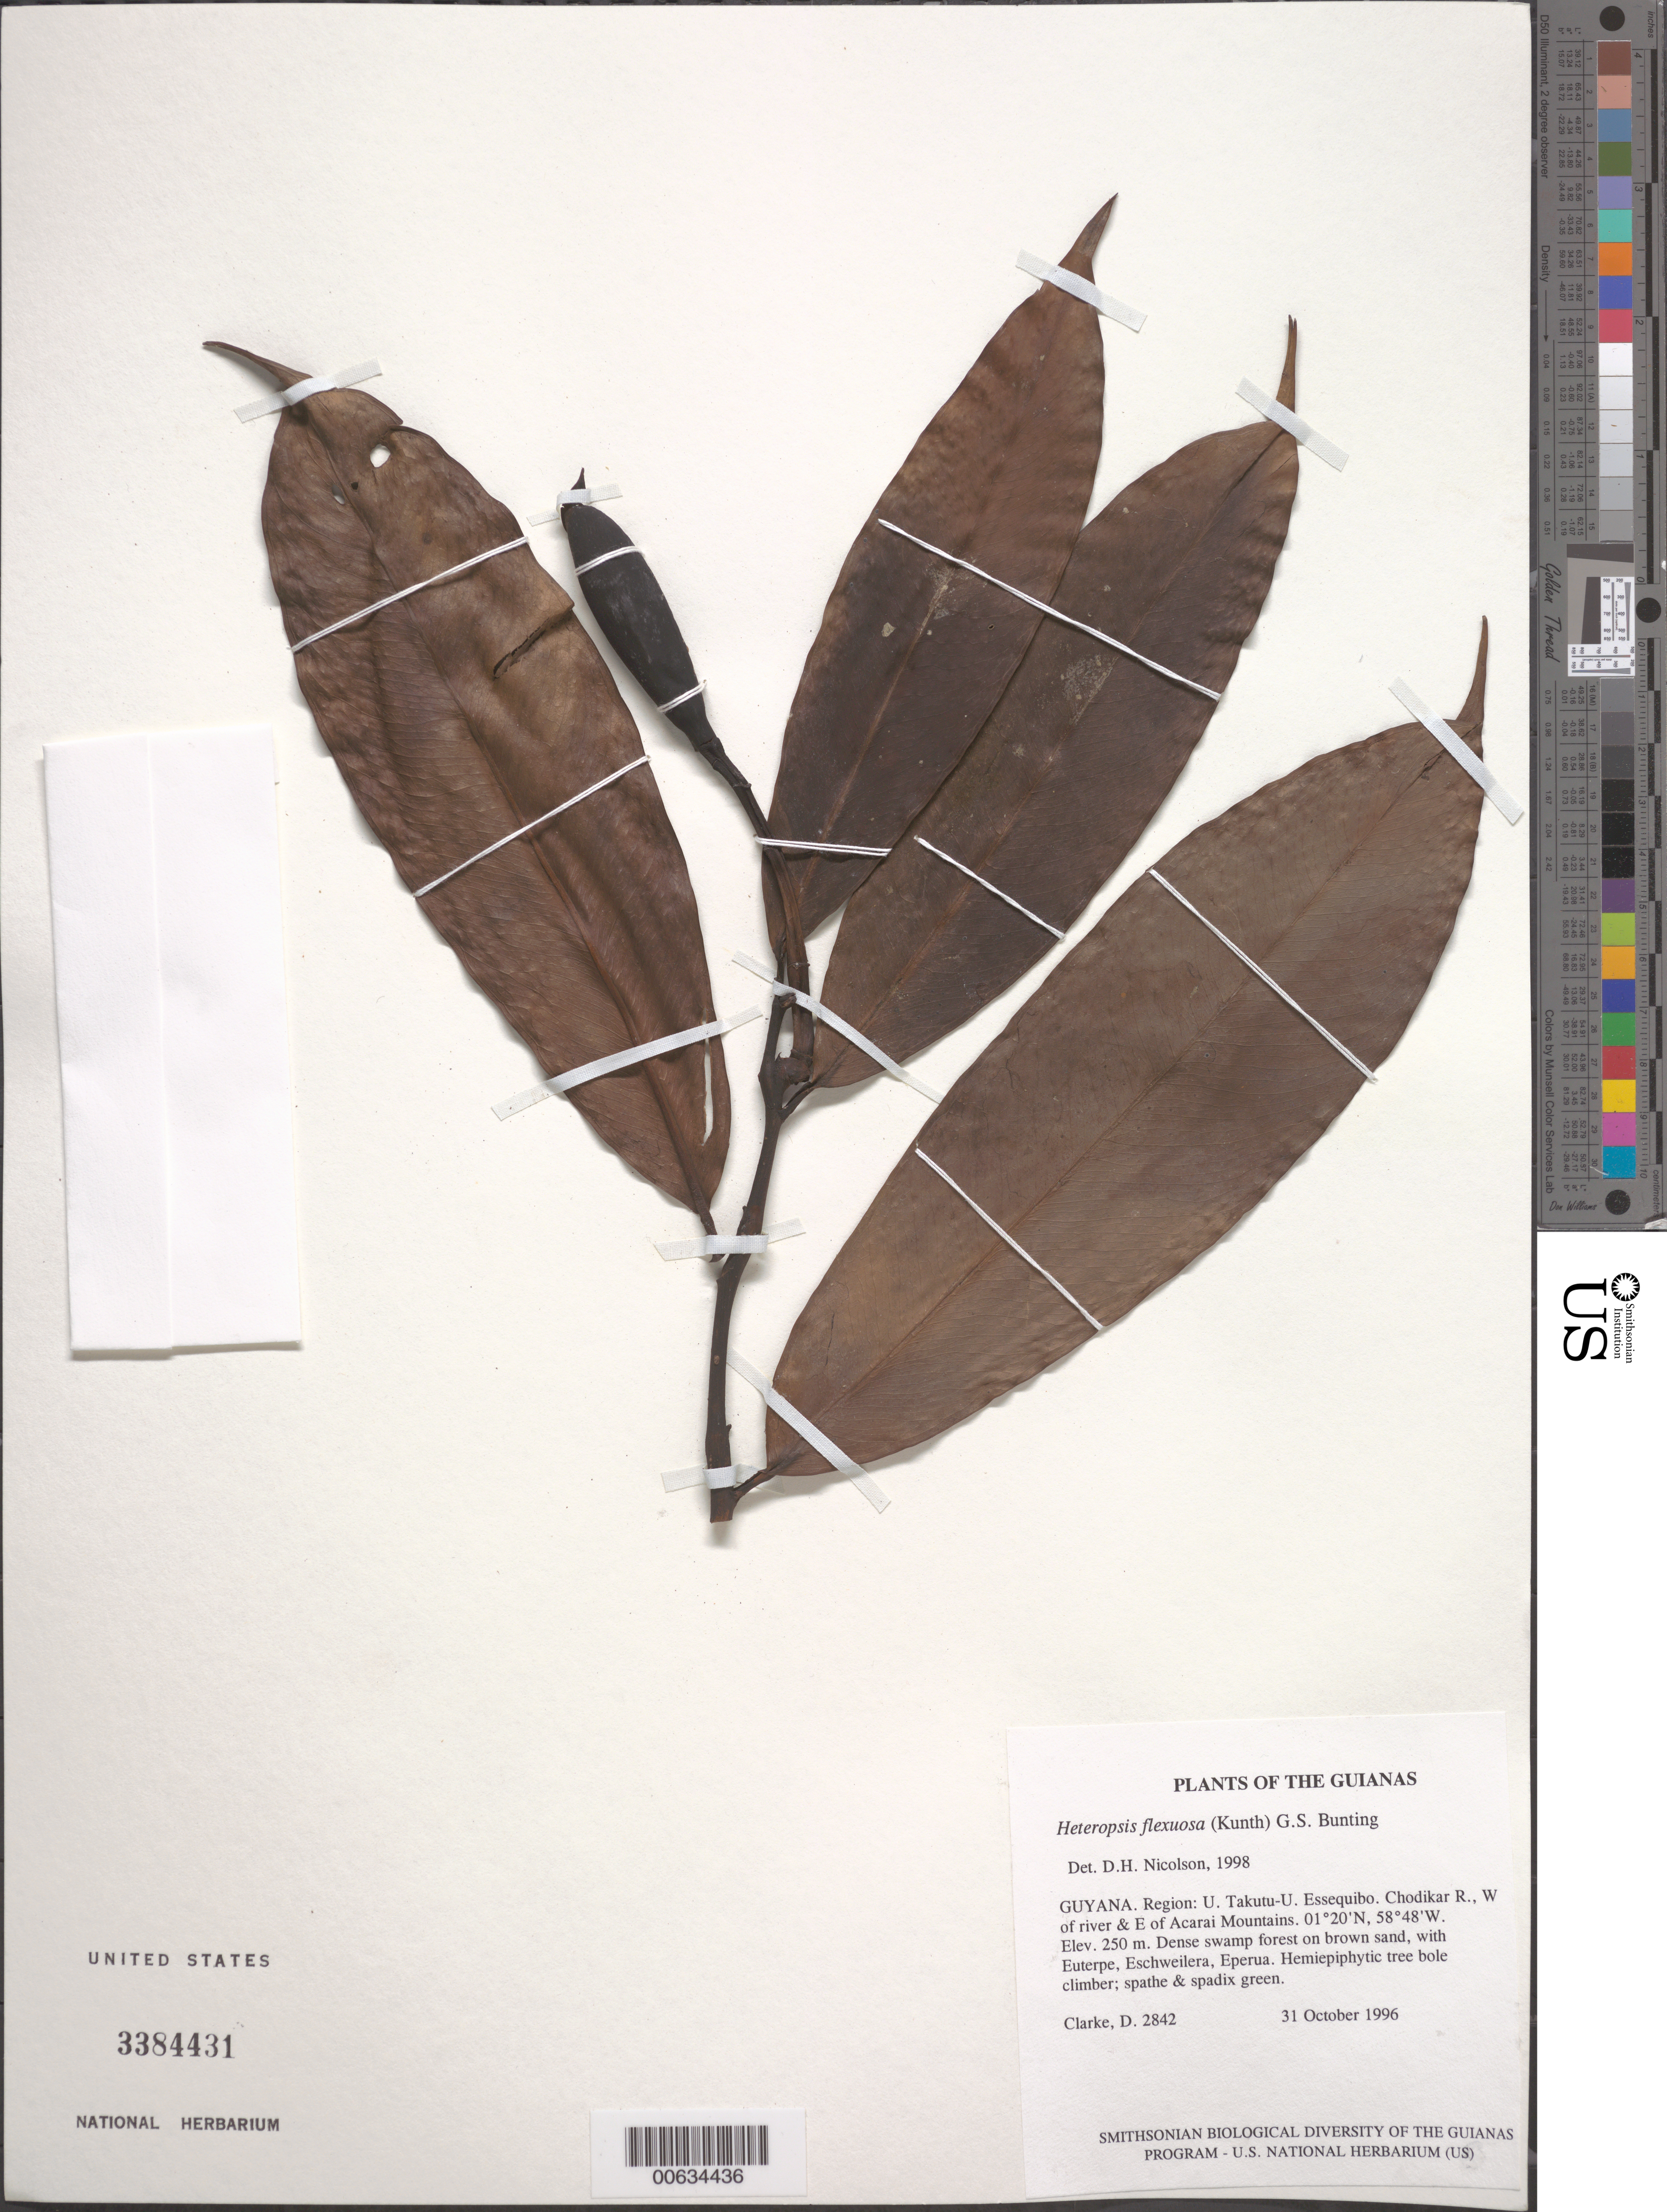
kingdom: Plantae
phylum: Tracheophyta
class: Liliopsida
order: Alismatales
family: Araceae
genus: Heteropsis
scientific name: Heteropsis flexuosa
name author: (Kunth) G.S. Bunting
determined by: Nicolson, Dan H.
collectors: H. D. Clarke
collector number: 2842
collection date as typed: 31 October 1996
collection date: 1996-10-31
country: Guyana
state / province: U. Takutu-U. Essequibo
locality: Chodikar R., W of river & E of Acarai Mountains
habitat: Dense swamp forest on brown sand, with Euterpe, Eschweilera, Eperua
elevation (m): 250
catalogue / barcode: US 3384431